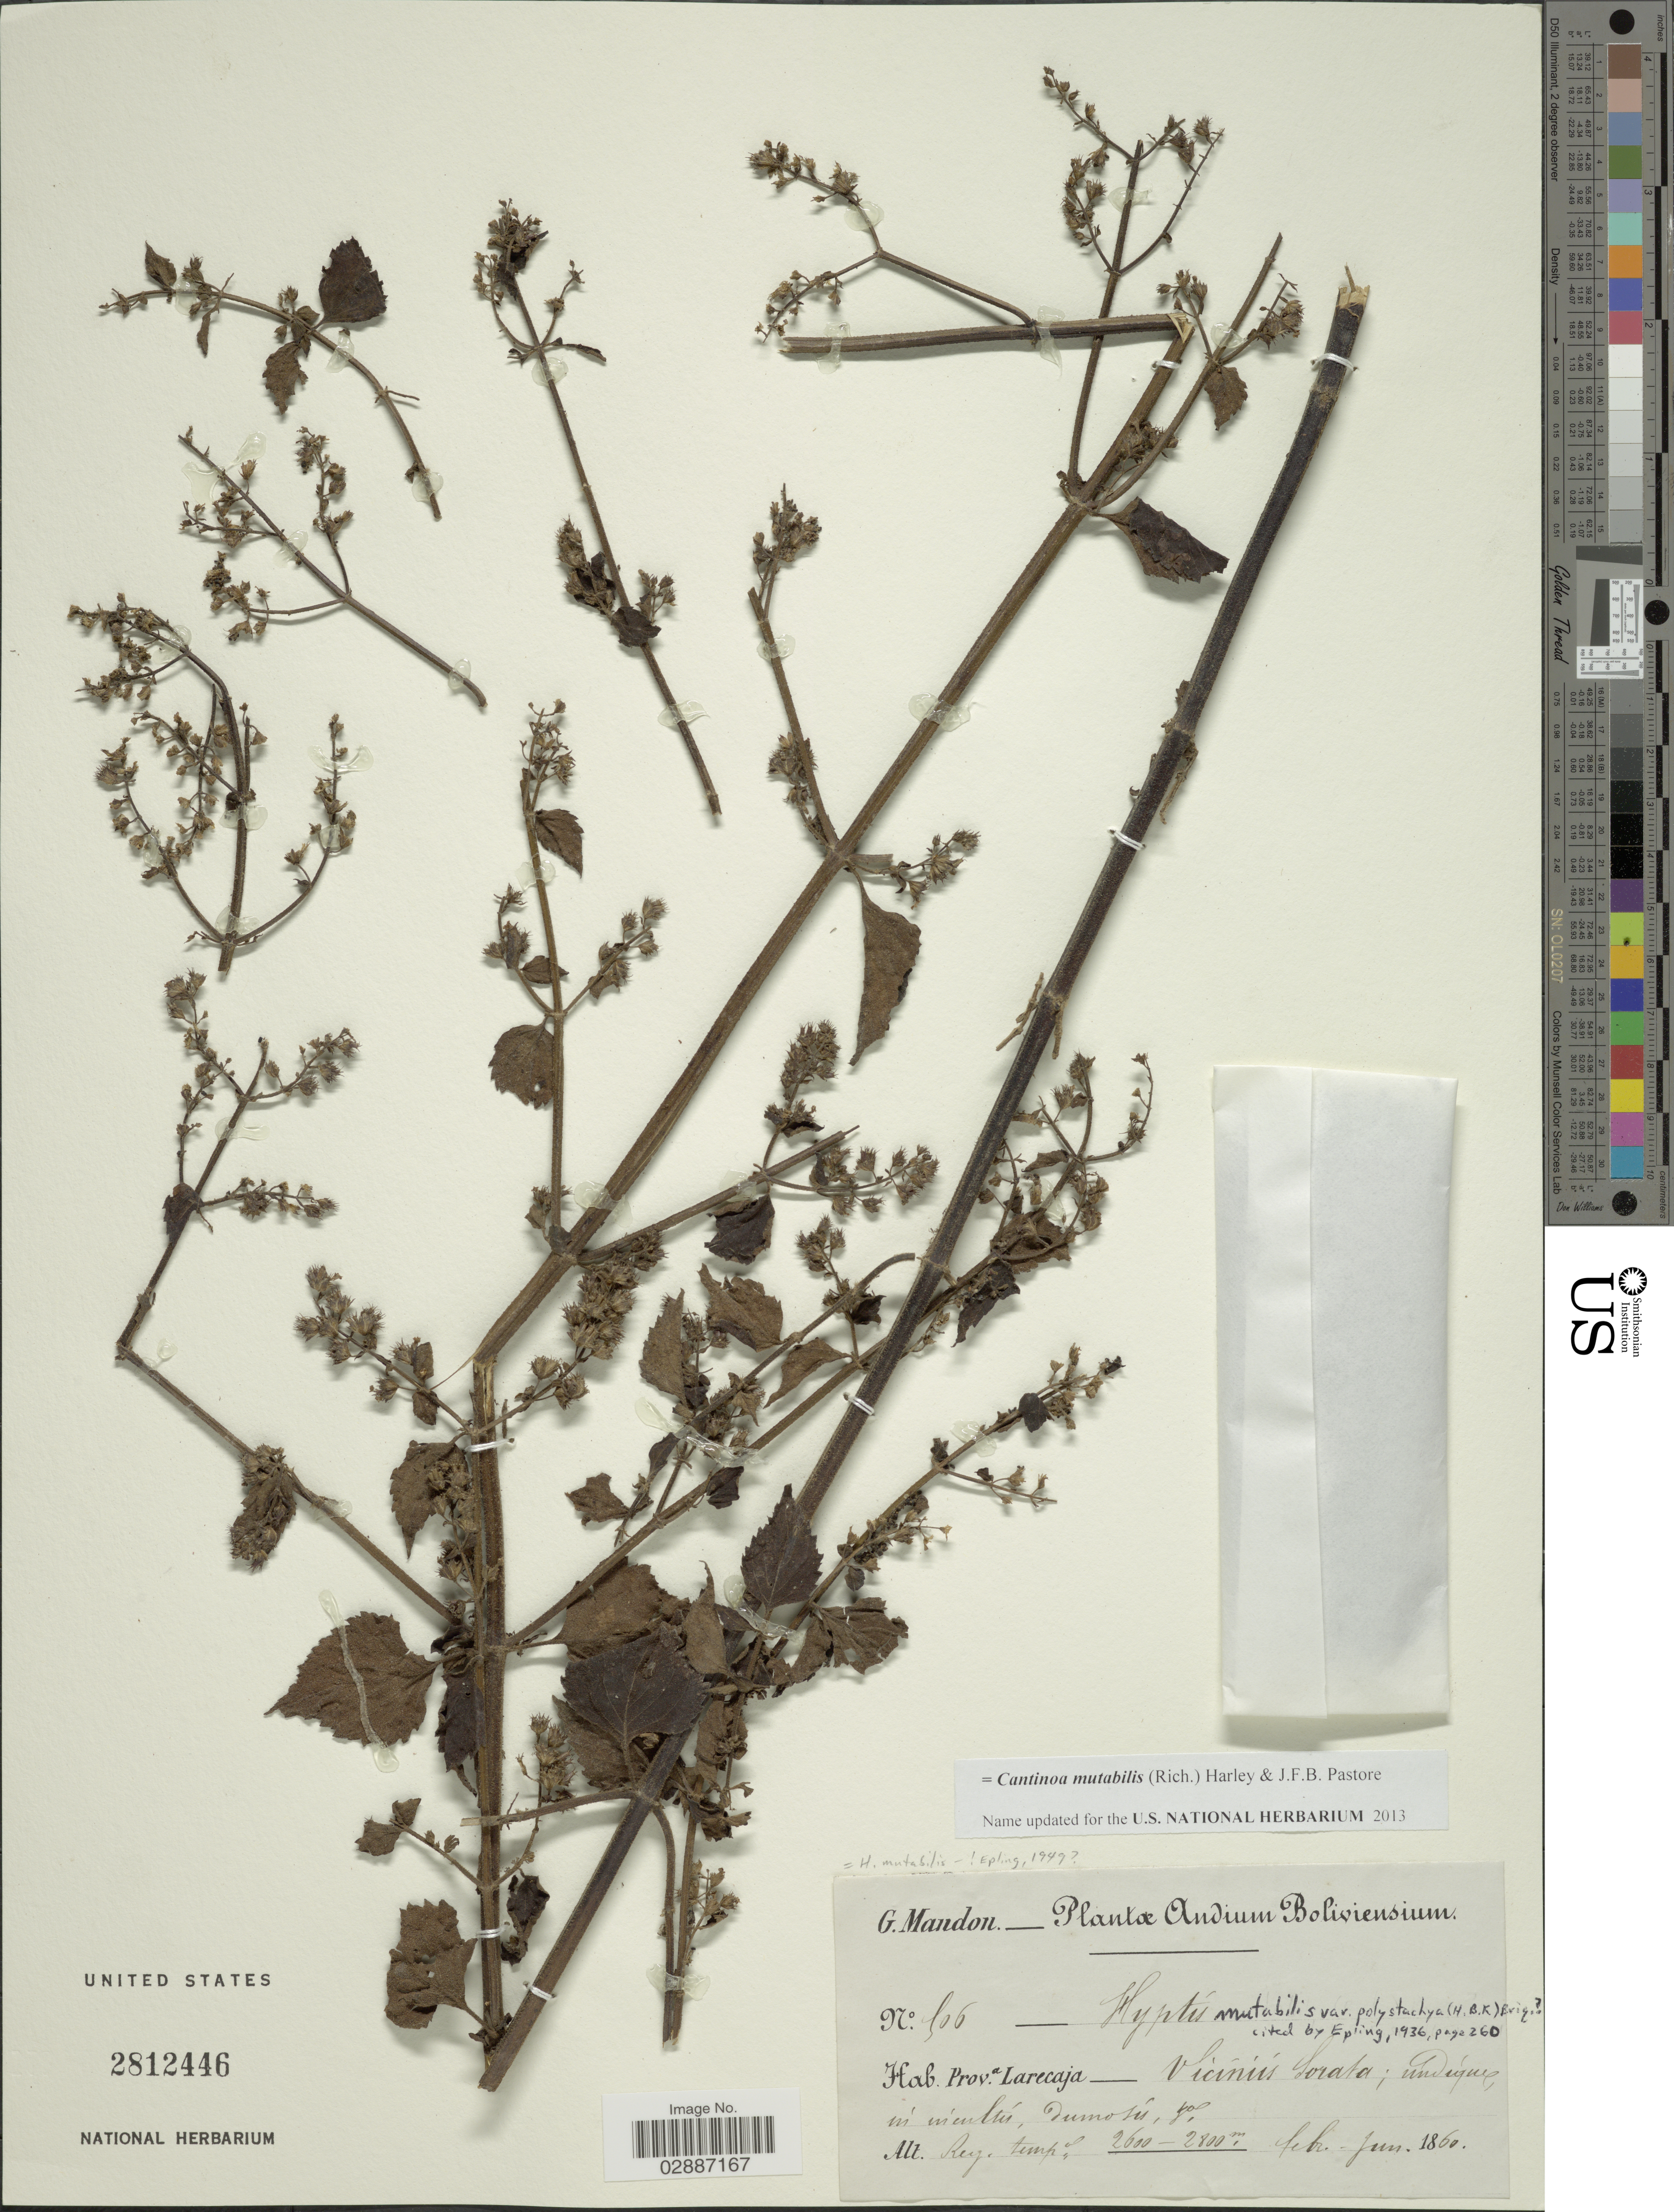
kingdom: Plantae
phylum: Tracheophyta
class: Magnoliopsida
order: Lamiales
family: Lamiaceae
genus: Cantinoa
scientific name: Cantinoa mutabilis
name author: (Epling) Harley & J.F.B. Pastore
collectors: G. Mandon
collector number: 506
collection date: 1860-02/1860-06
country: Bolivia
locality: Andium Boliviensium. Prova. Larecaja. Vicinis Sorata.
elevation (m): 2600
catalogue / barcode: US 2812446